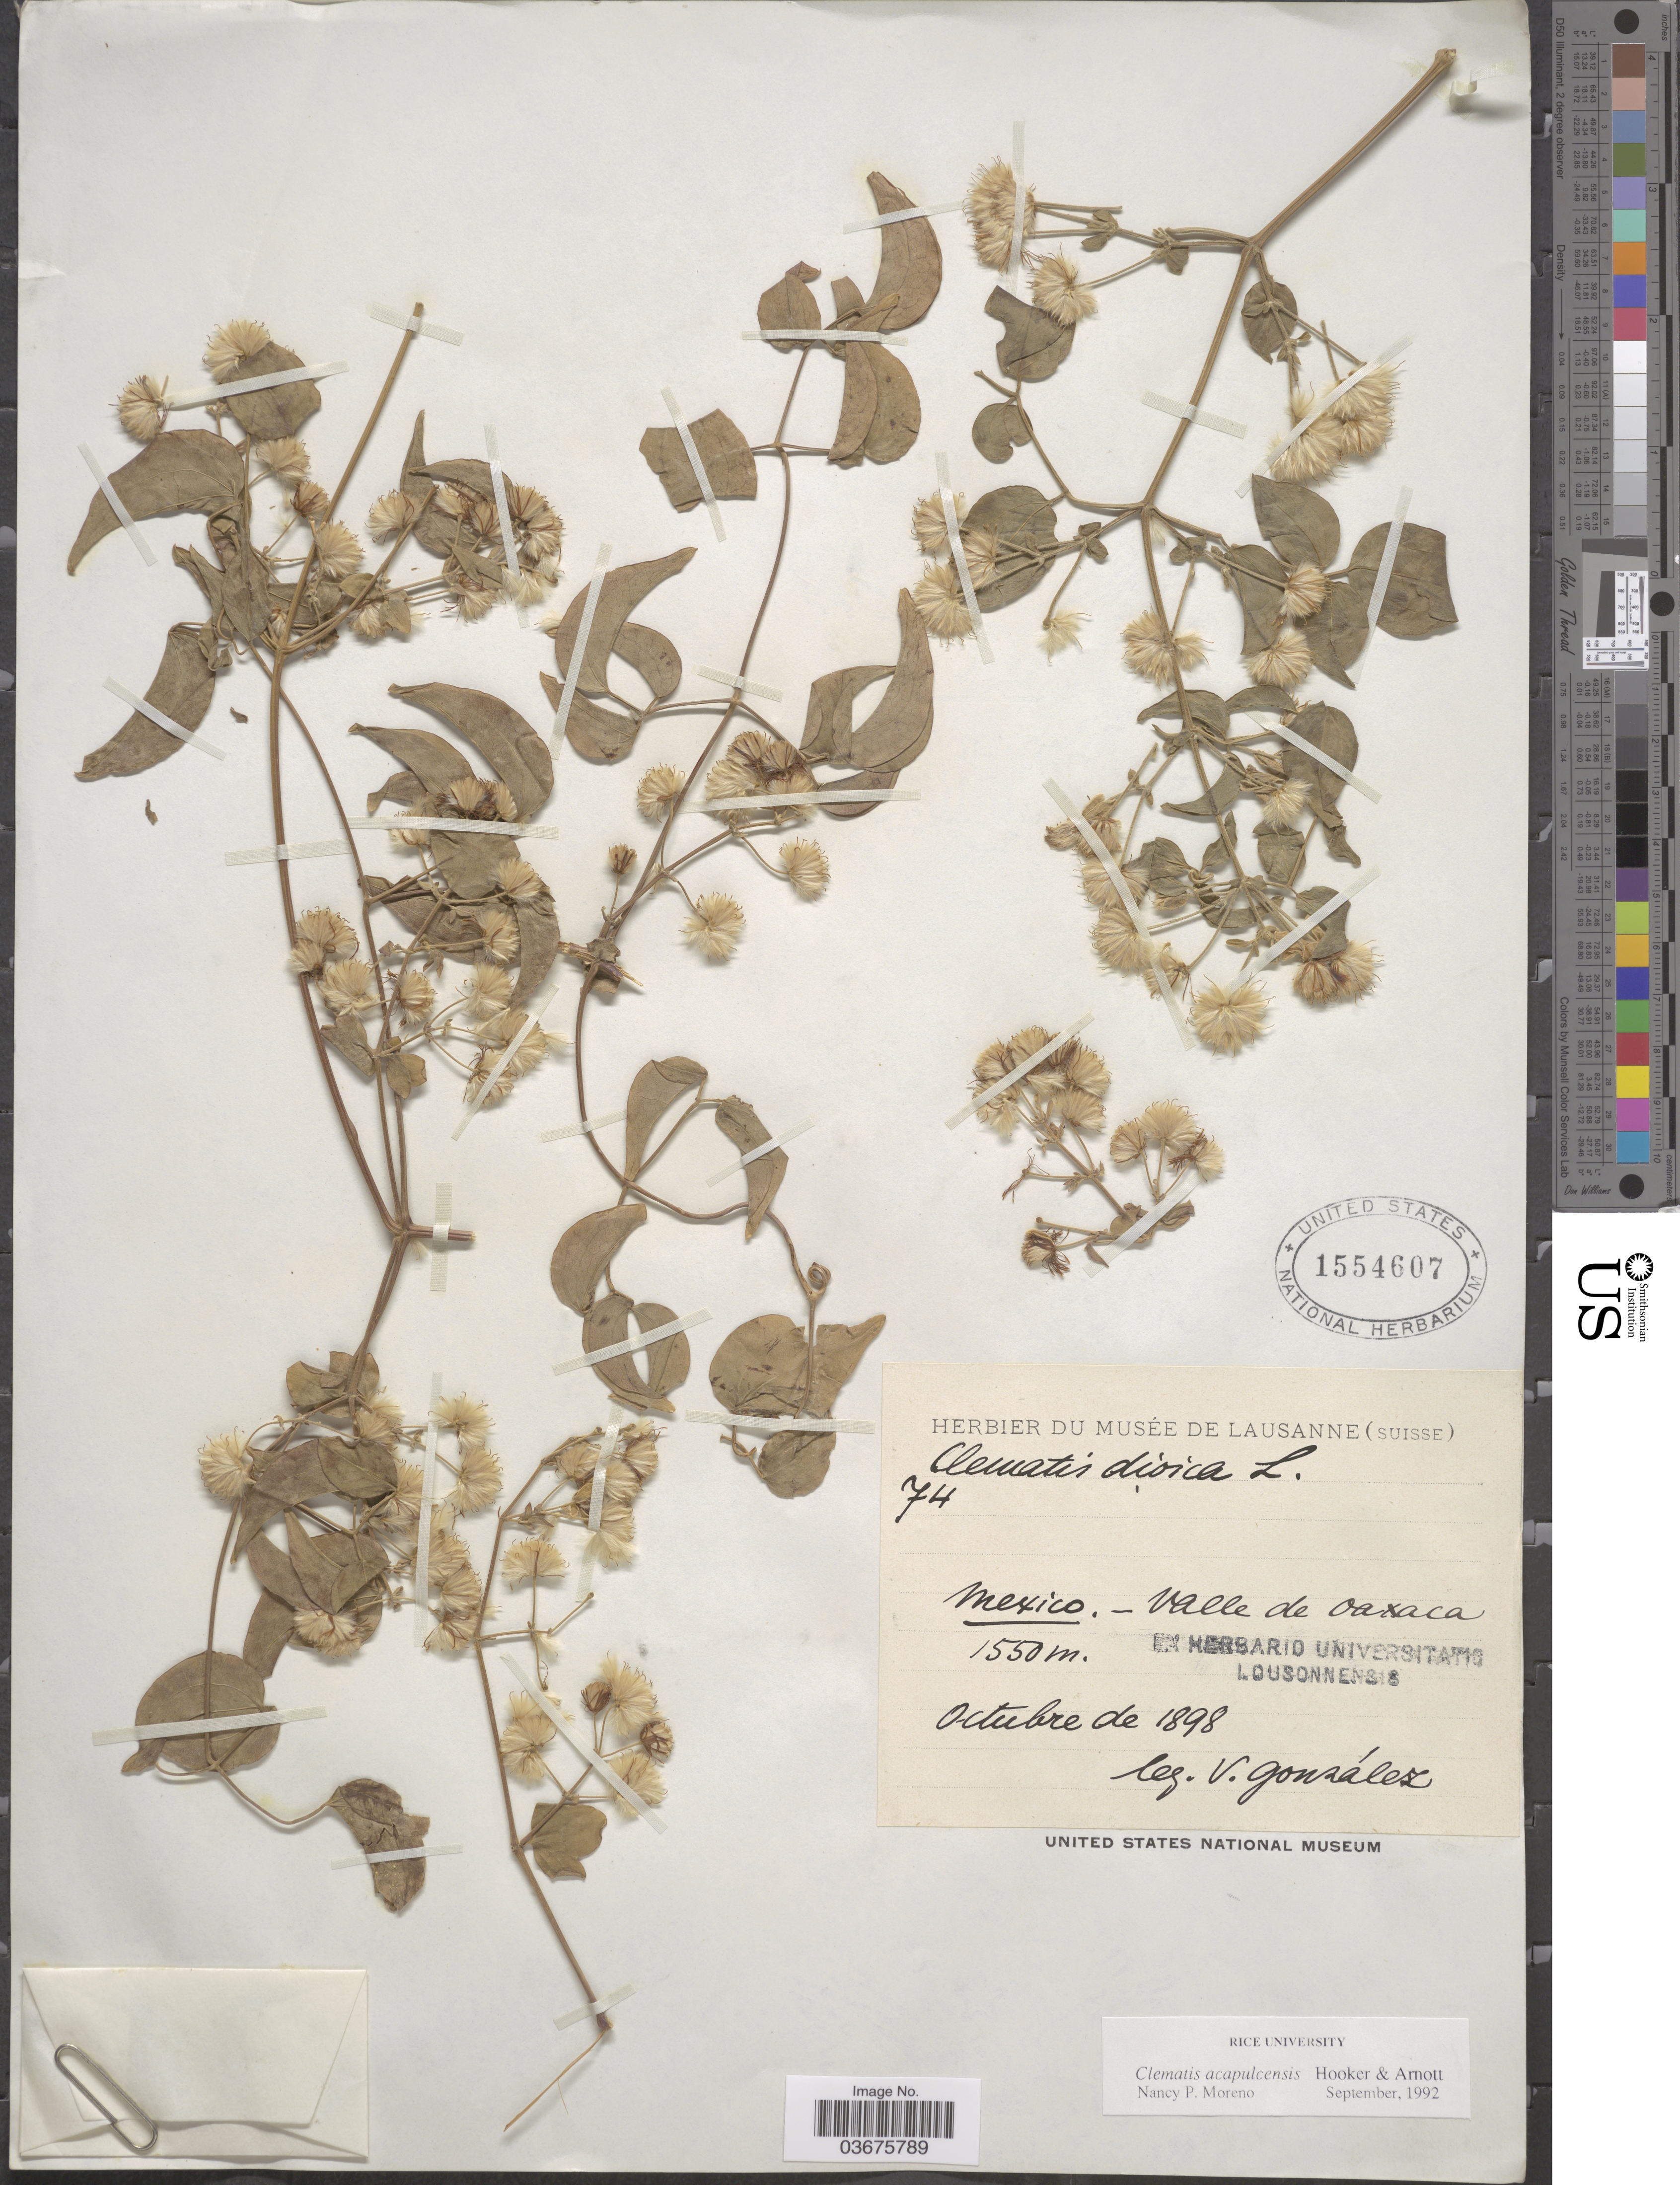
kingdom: Plantae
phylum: Tracheophyta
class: Magnoliopsida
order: Ranunculales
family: Ranunculaceae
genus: Clematis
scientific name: Clematis acapulcensis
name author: Hook. & Arn.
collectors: V. González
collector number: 74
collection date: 1898-10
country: Mexico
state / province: Oaxaca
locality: Valle de Oaxaca.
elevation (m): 1550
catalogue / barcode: US 1554607